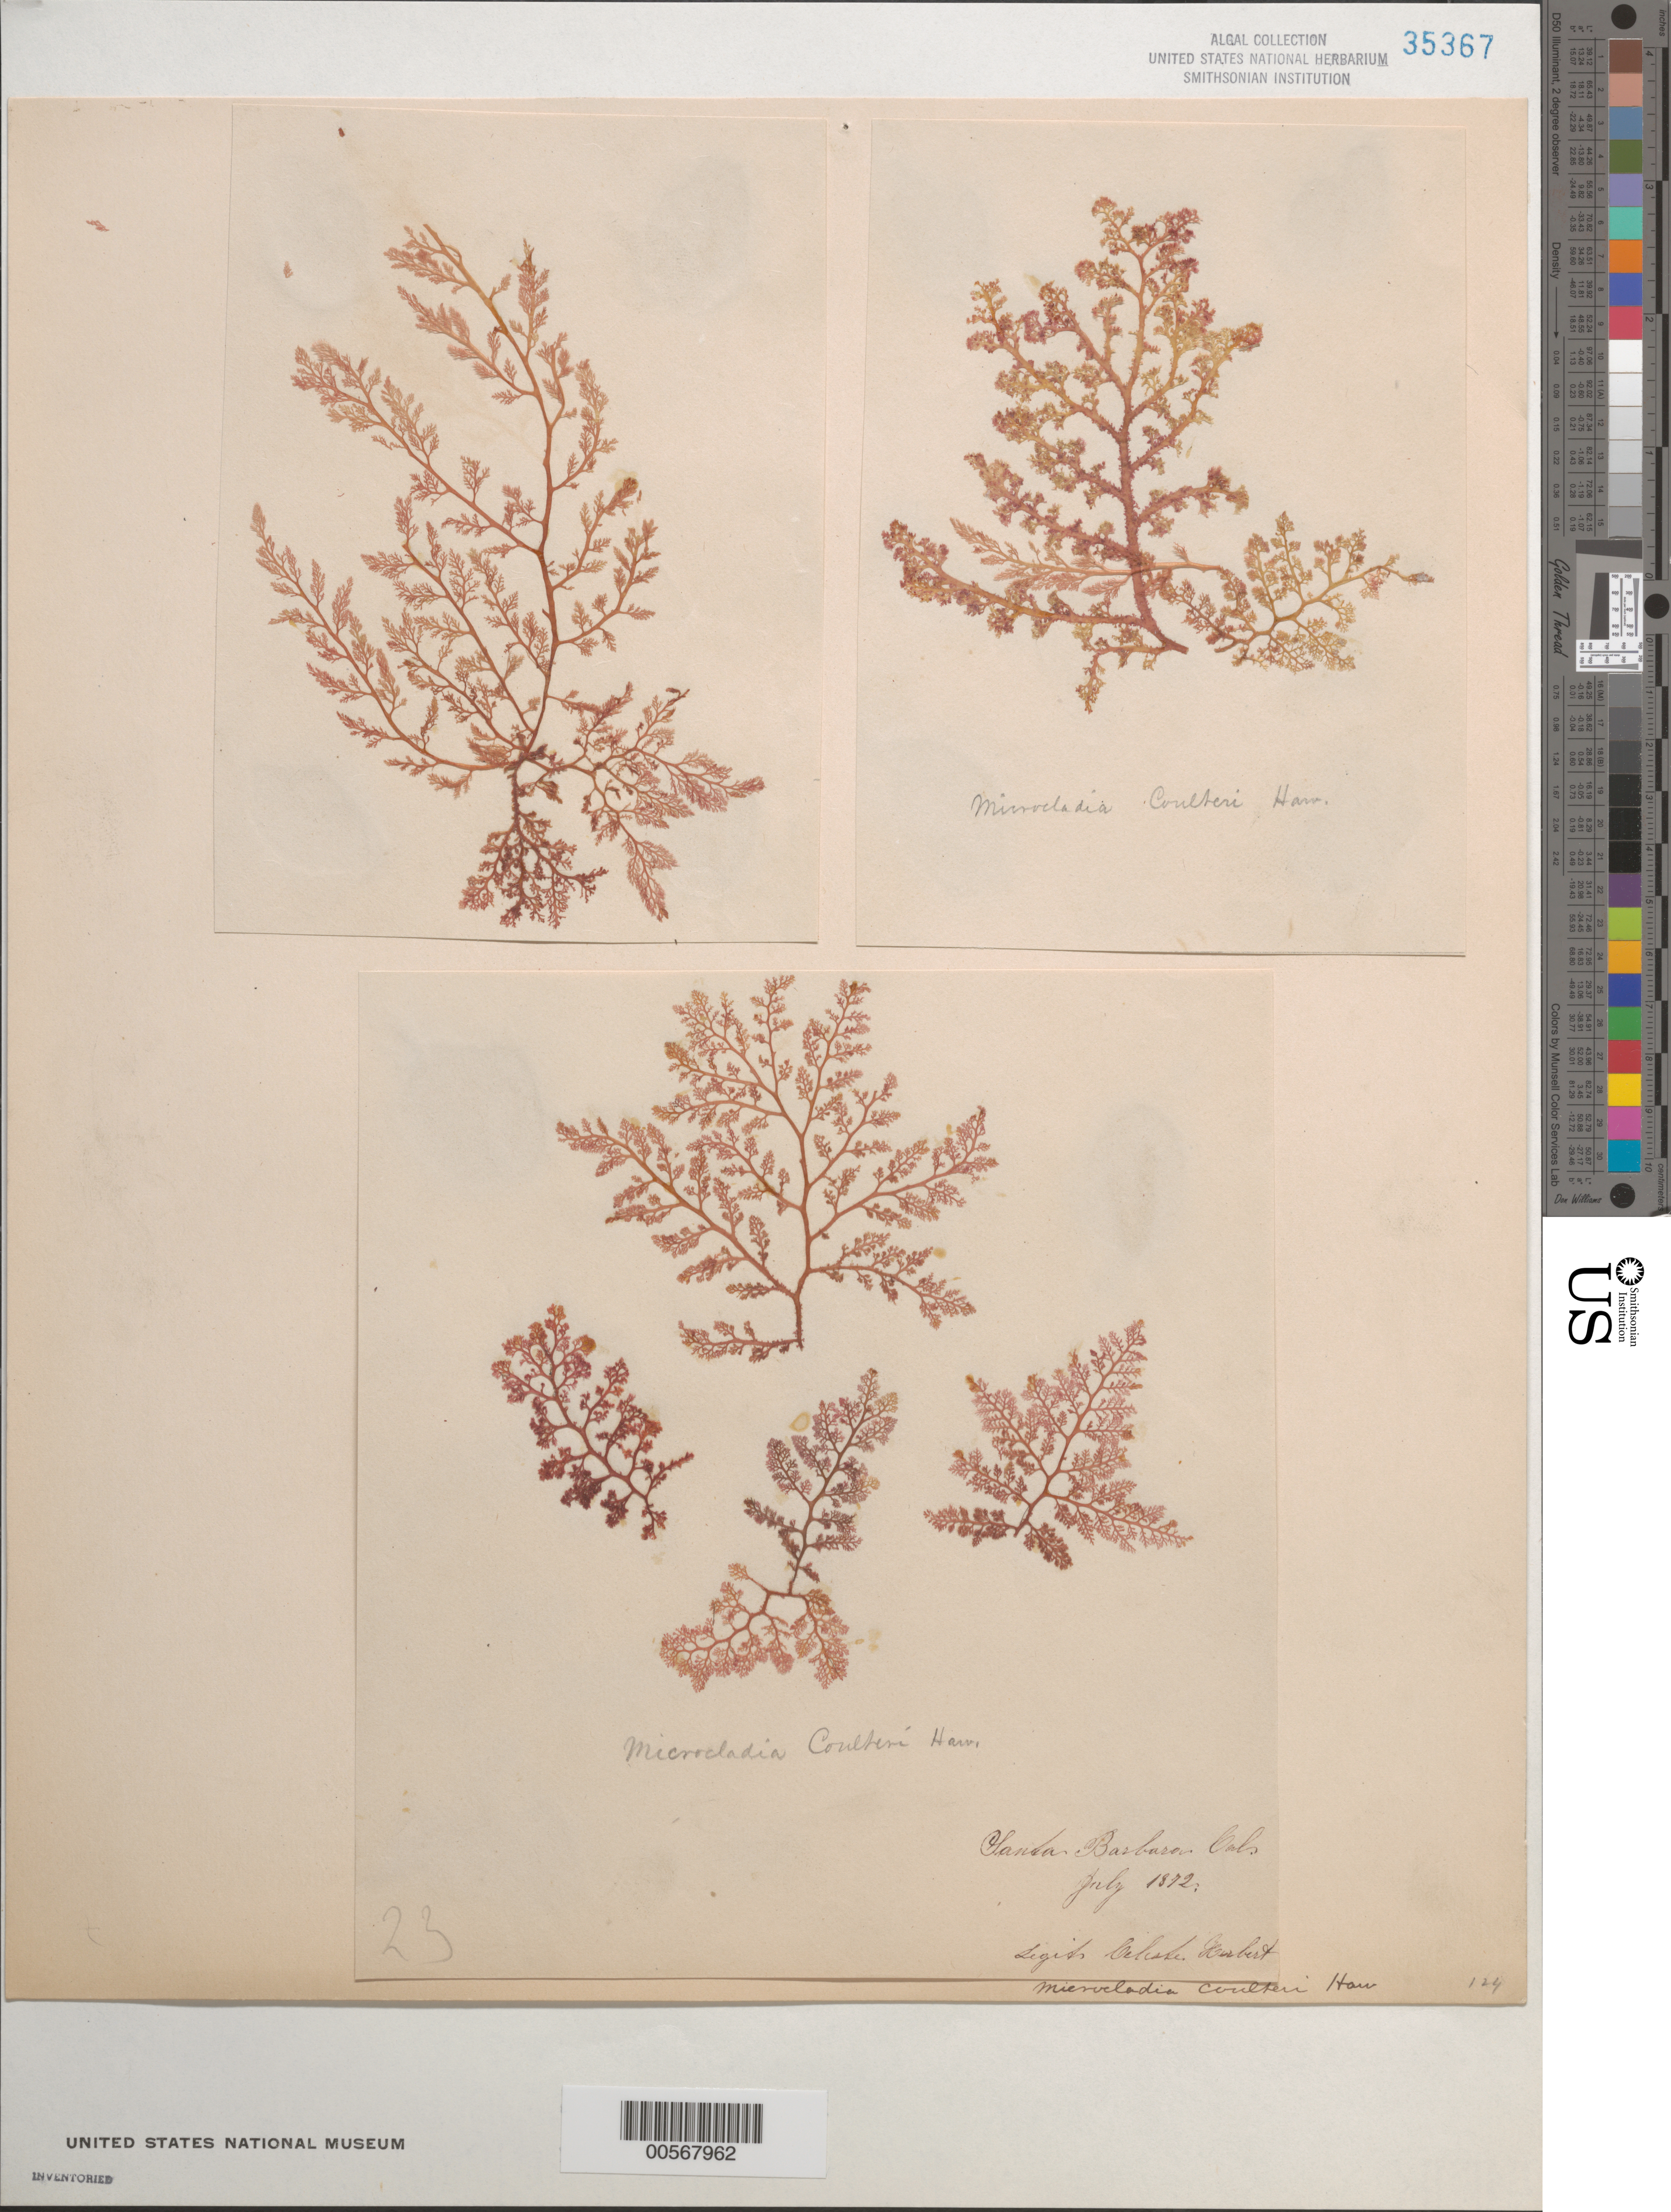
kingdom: Plantae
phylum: Rhodophyta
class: Florideophyceae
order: Ceramiales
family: Ceramiaceae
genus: Microcladia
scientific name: Microcladia coulteri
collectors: C. Herbert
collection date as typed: Jul 1872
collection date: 1872-07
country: United States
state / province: California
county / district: Santa Barbara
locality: Santa Barbara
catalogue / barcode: US 35367